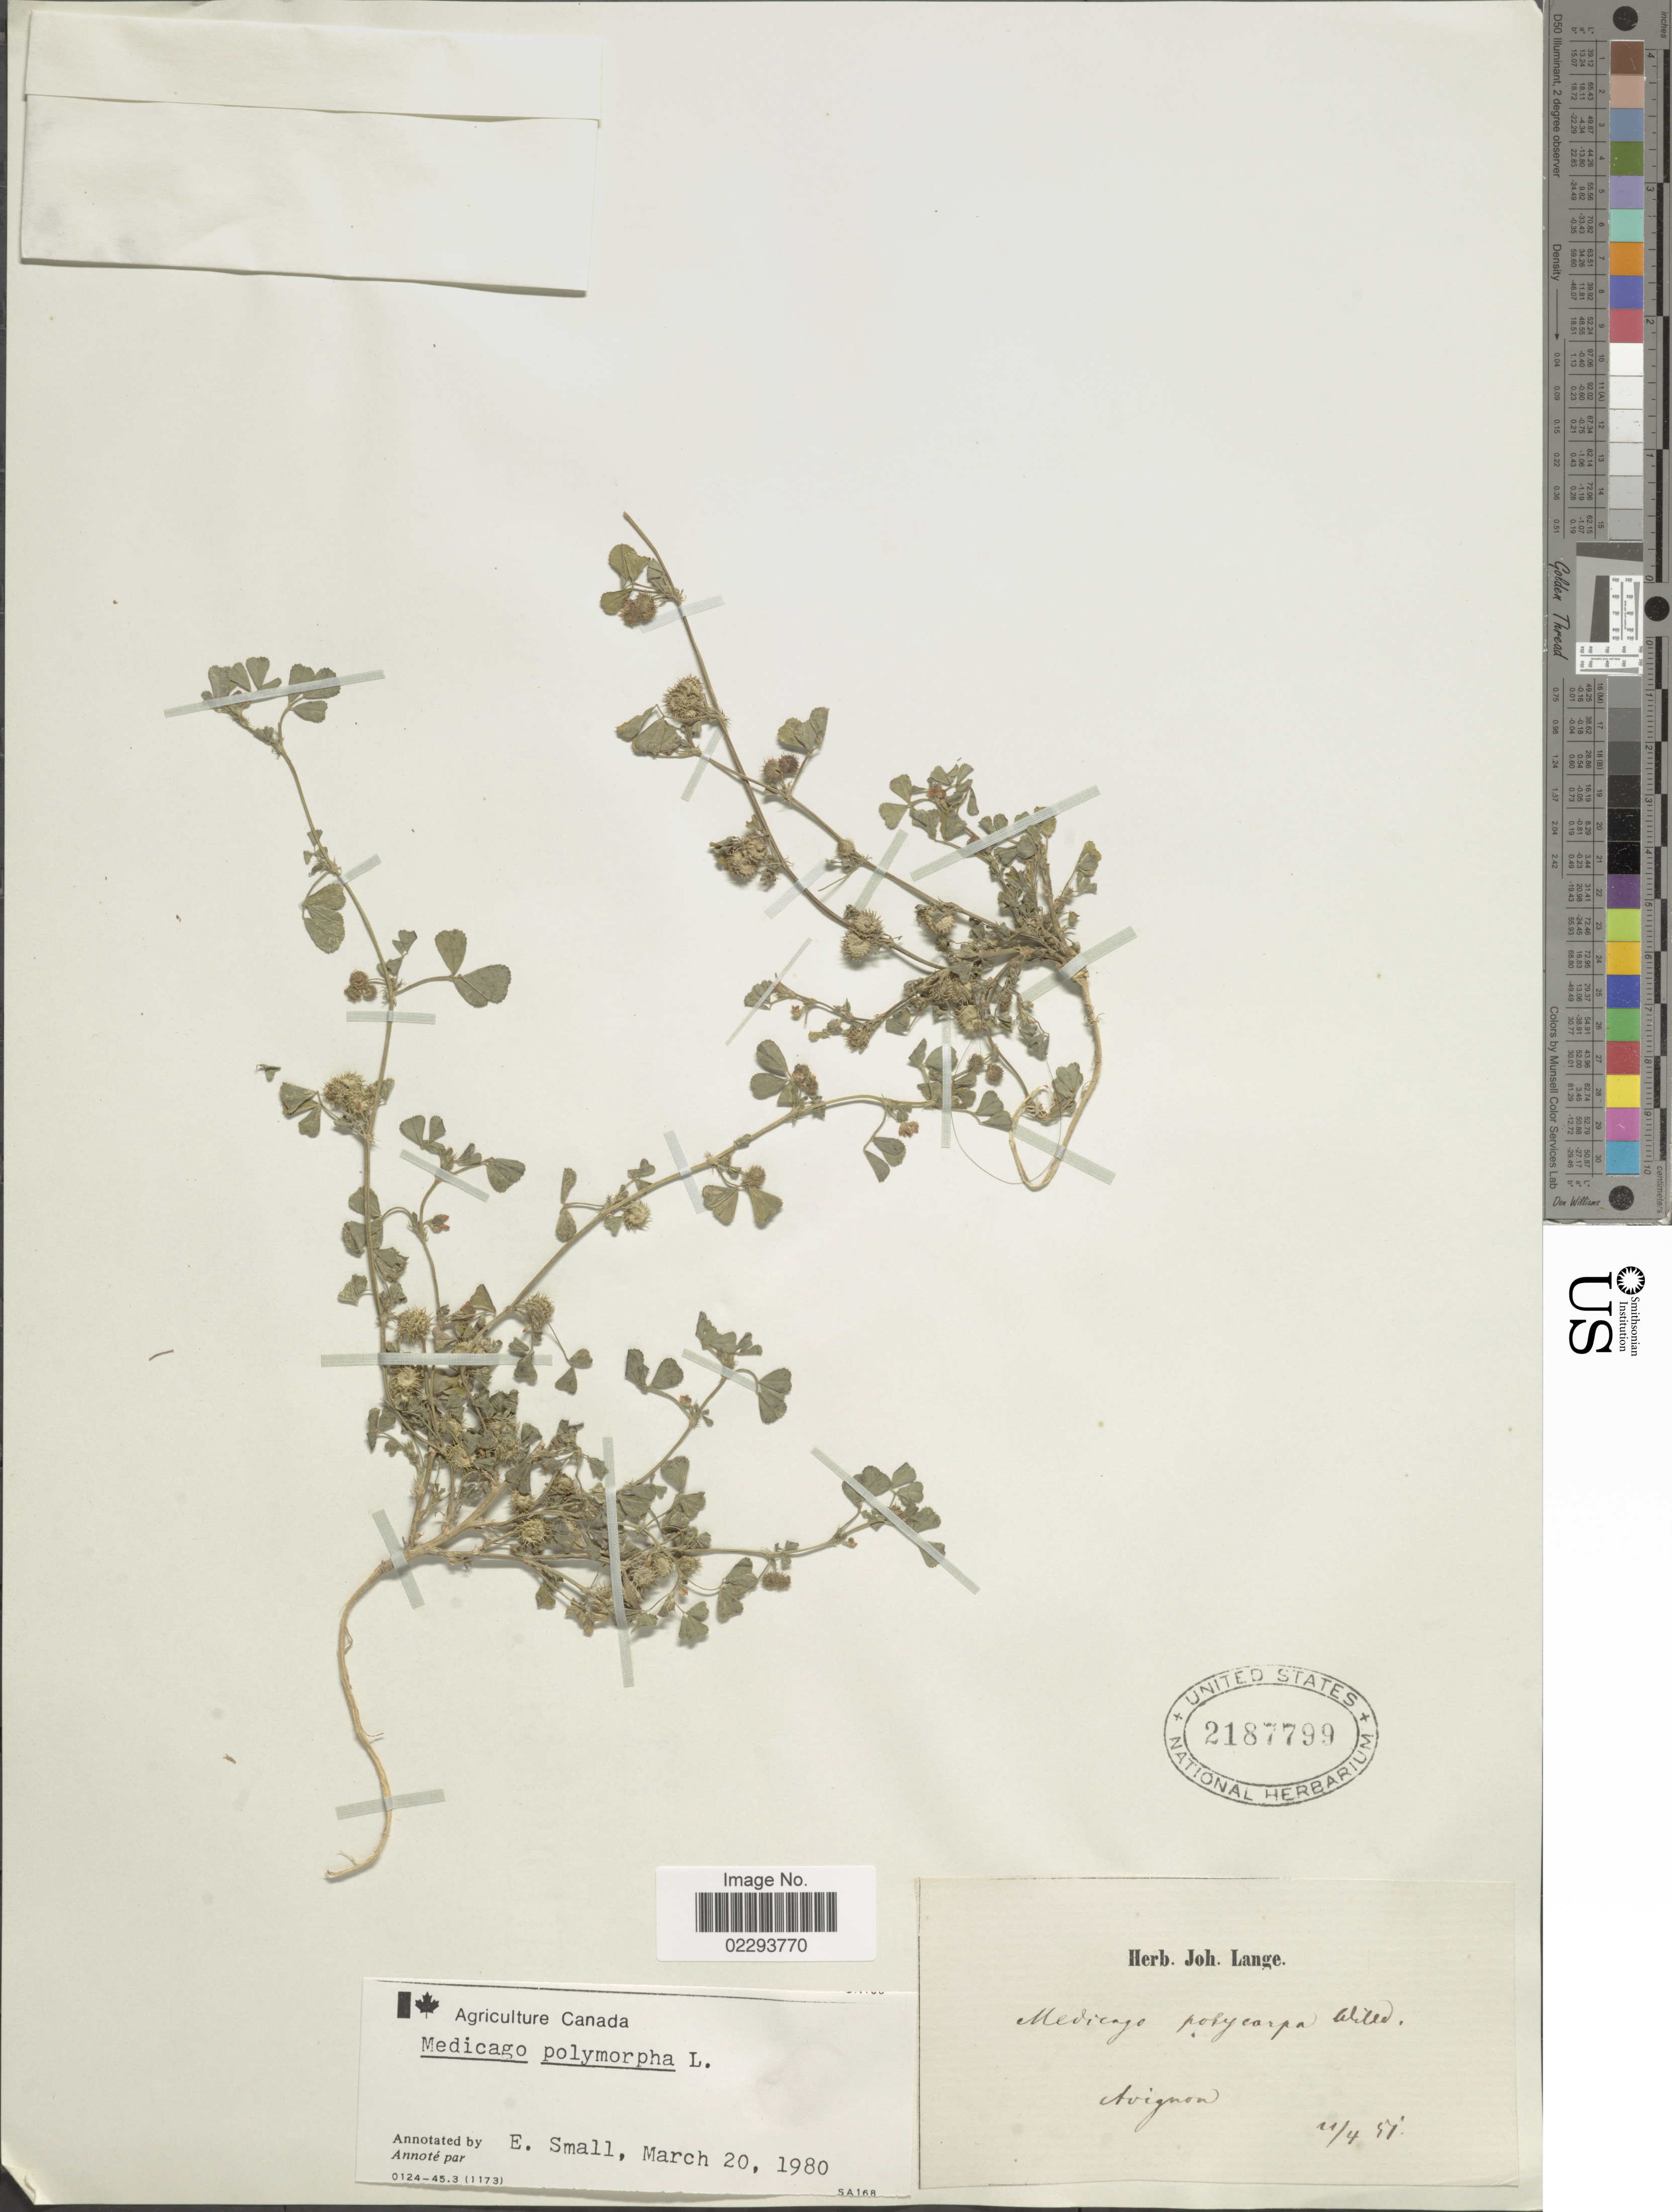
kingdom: Plantae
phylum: Tracheophyta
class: Magnoliopsida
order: Fabales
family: Fabaceae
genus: Medicago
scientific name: Medicago polymorpha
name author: L.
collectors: ex herb. Joh. Lange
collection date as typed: Transcribed d/m/y: 21/4/51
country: France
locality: Avignon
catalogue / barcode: US 2187799